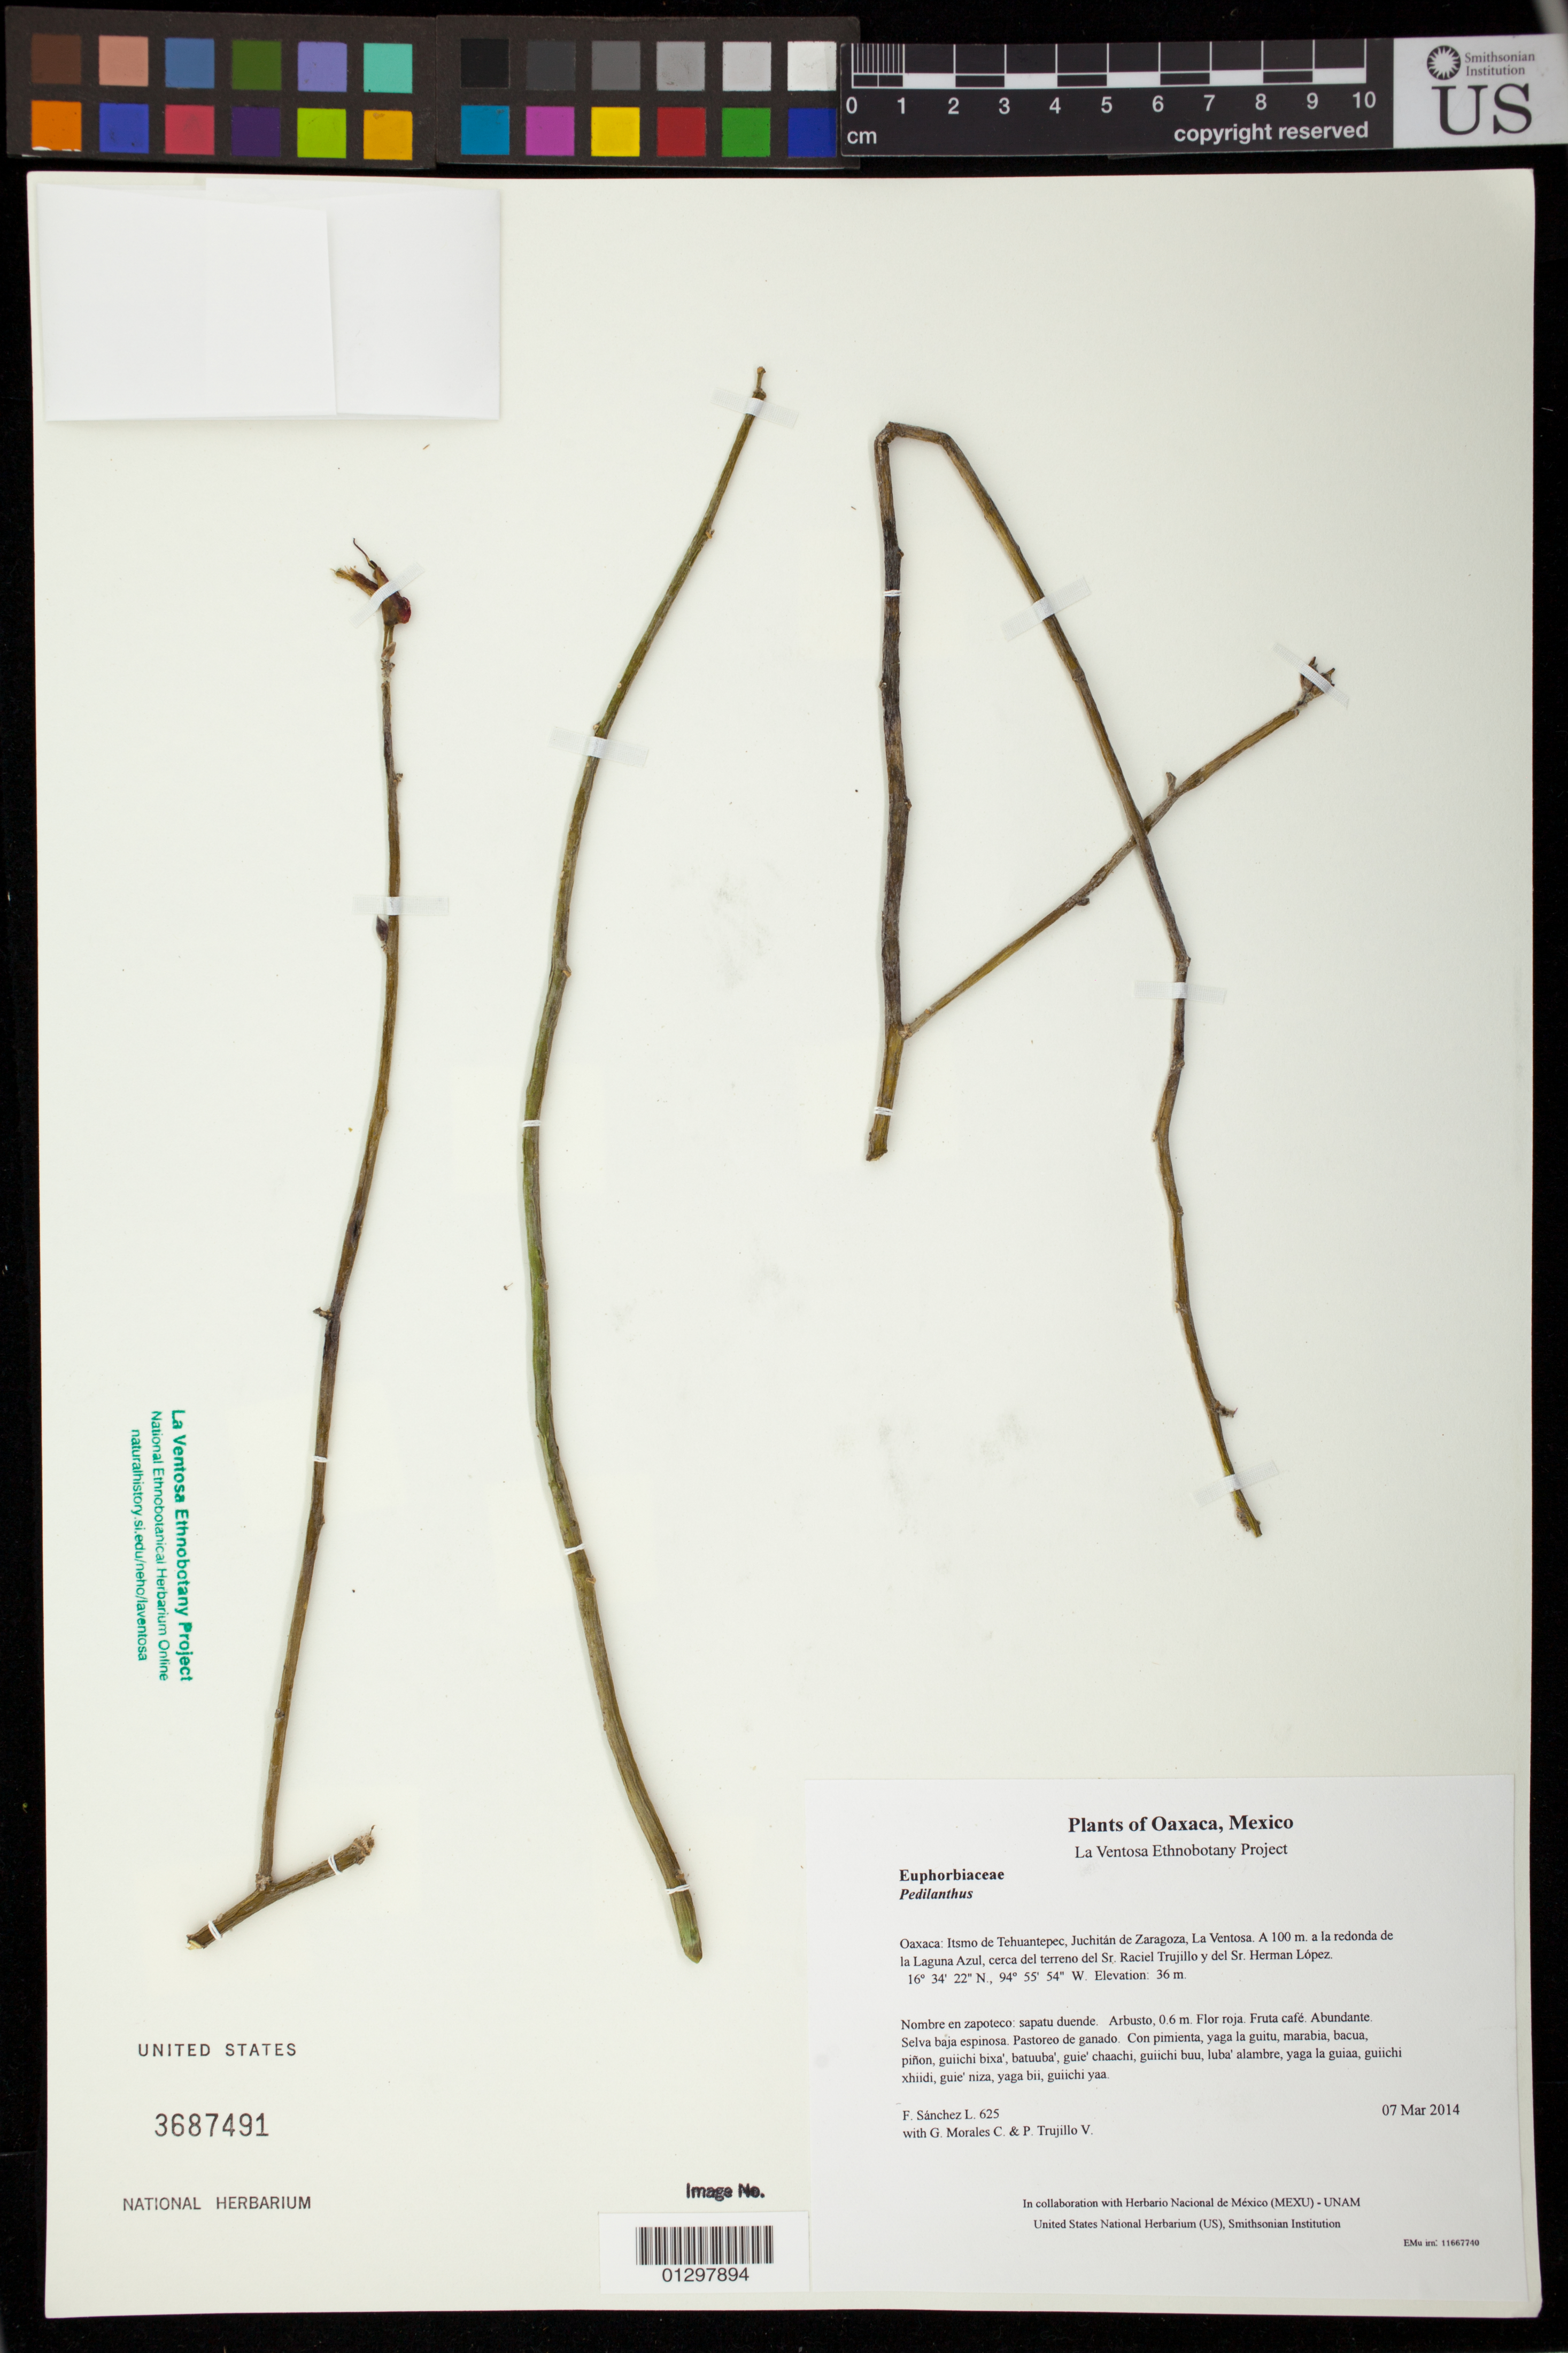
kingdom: Plantae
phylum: Tracheophyta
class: Magnoliopsida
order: Malpighiales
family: Euphorbiaceae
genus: Euphorbia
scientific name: Euphorbia tithymaloides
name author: L.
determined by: Martínez Gordillo, M.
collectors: F. Sánchez L., G. Morales C. & P. Trujillo V.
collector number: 625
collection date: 2014-03-07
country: Mexico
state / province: Oaxaca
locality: Itsmo de Tehuantepec, Juchitán de Zaragoza, La Ventosa. A 100 m. a la redonda de la Laguna Azul, cerca del terreno del Sr. Raciel Trujillo y del Sr. Herman López.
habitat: Selva baja espinosa. Pastoreo de ganado.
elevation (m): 36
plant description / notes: MEXU, SERO, US; Yaga bandaga. 0.6 m. Guie' naxiña'. Cuaananaxhi namuu. Stale.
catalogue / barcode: US 3687491